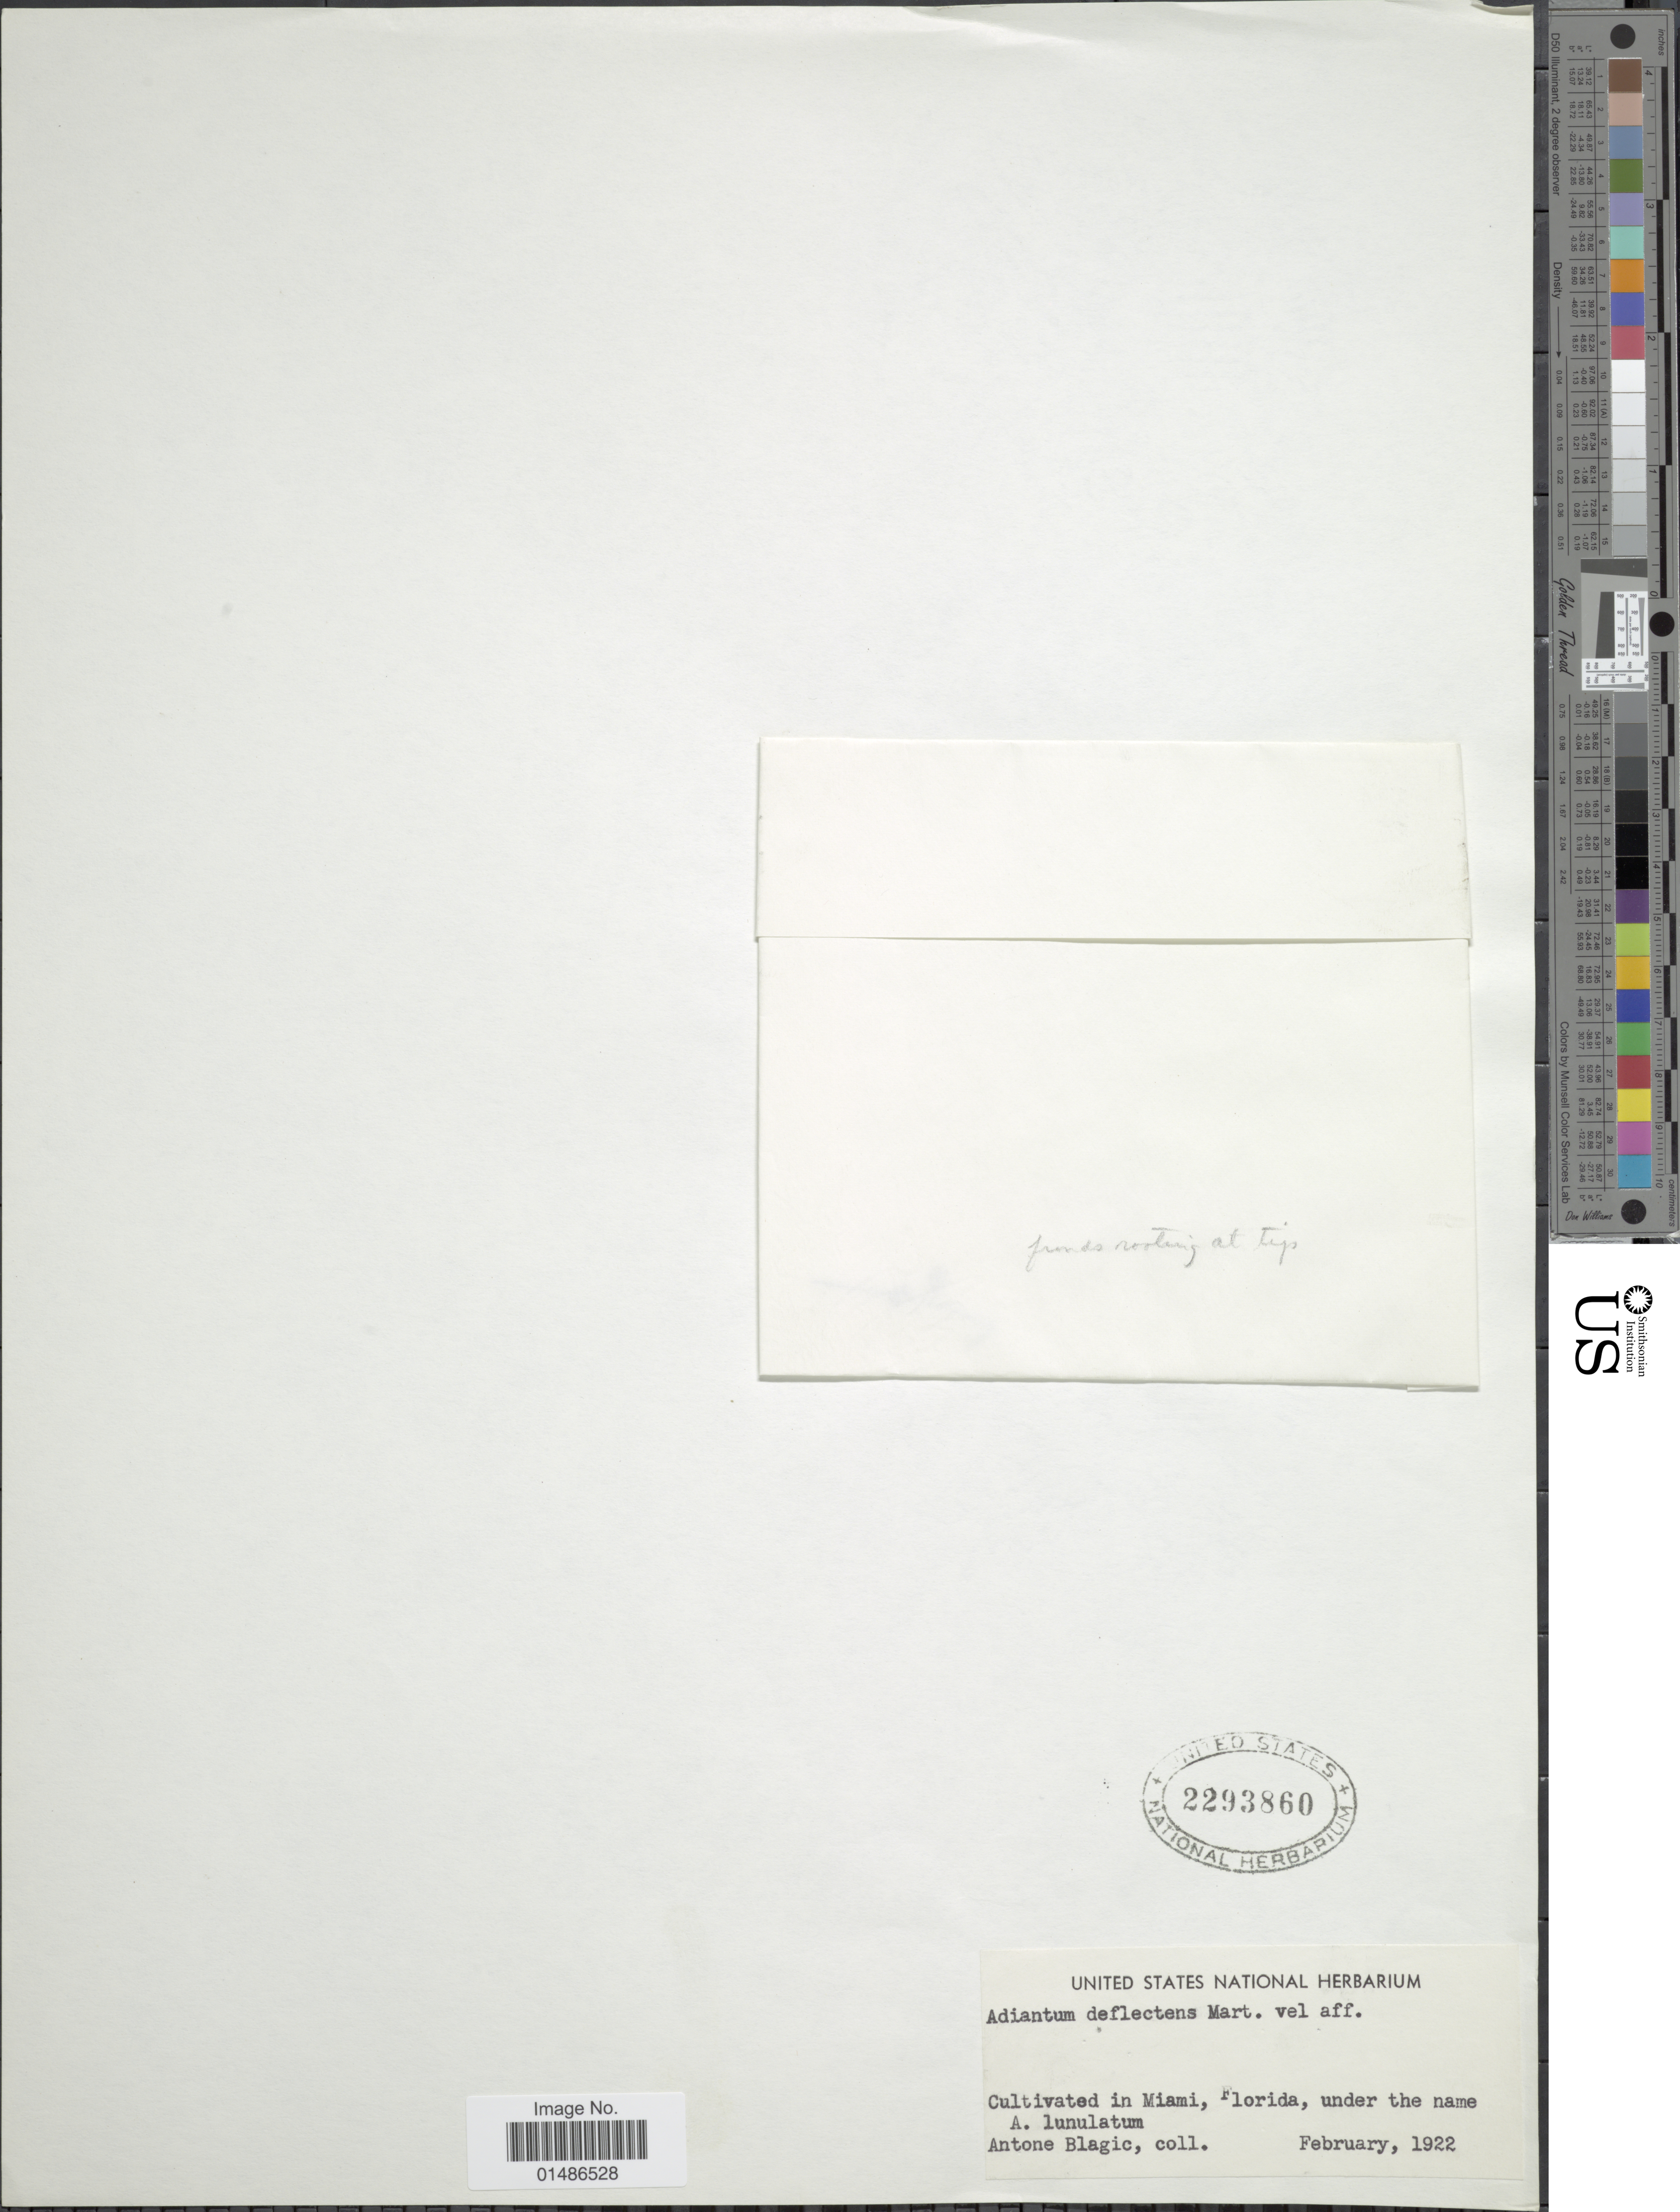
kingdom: Plantae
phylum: Tracheophyta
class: Polypodiopsida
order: Polypodiales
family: Pteridaceae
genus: Adiantum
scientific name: Adiantum deflectens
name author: Mart.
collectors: A. Blagic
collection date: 1922-02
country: United States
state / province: Florida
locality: Cultivated in Miami.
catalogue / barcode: US 2293860